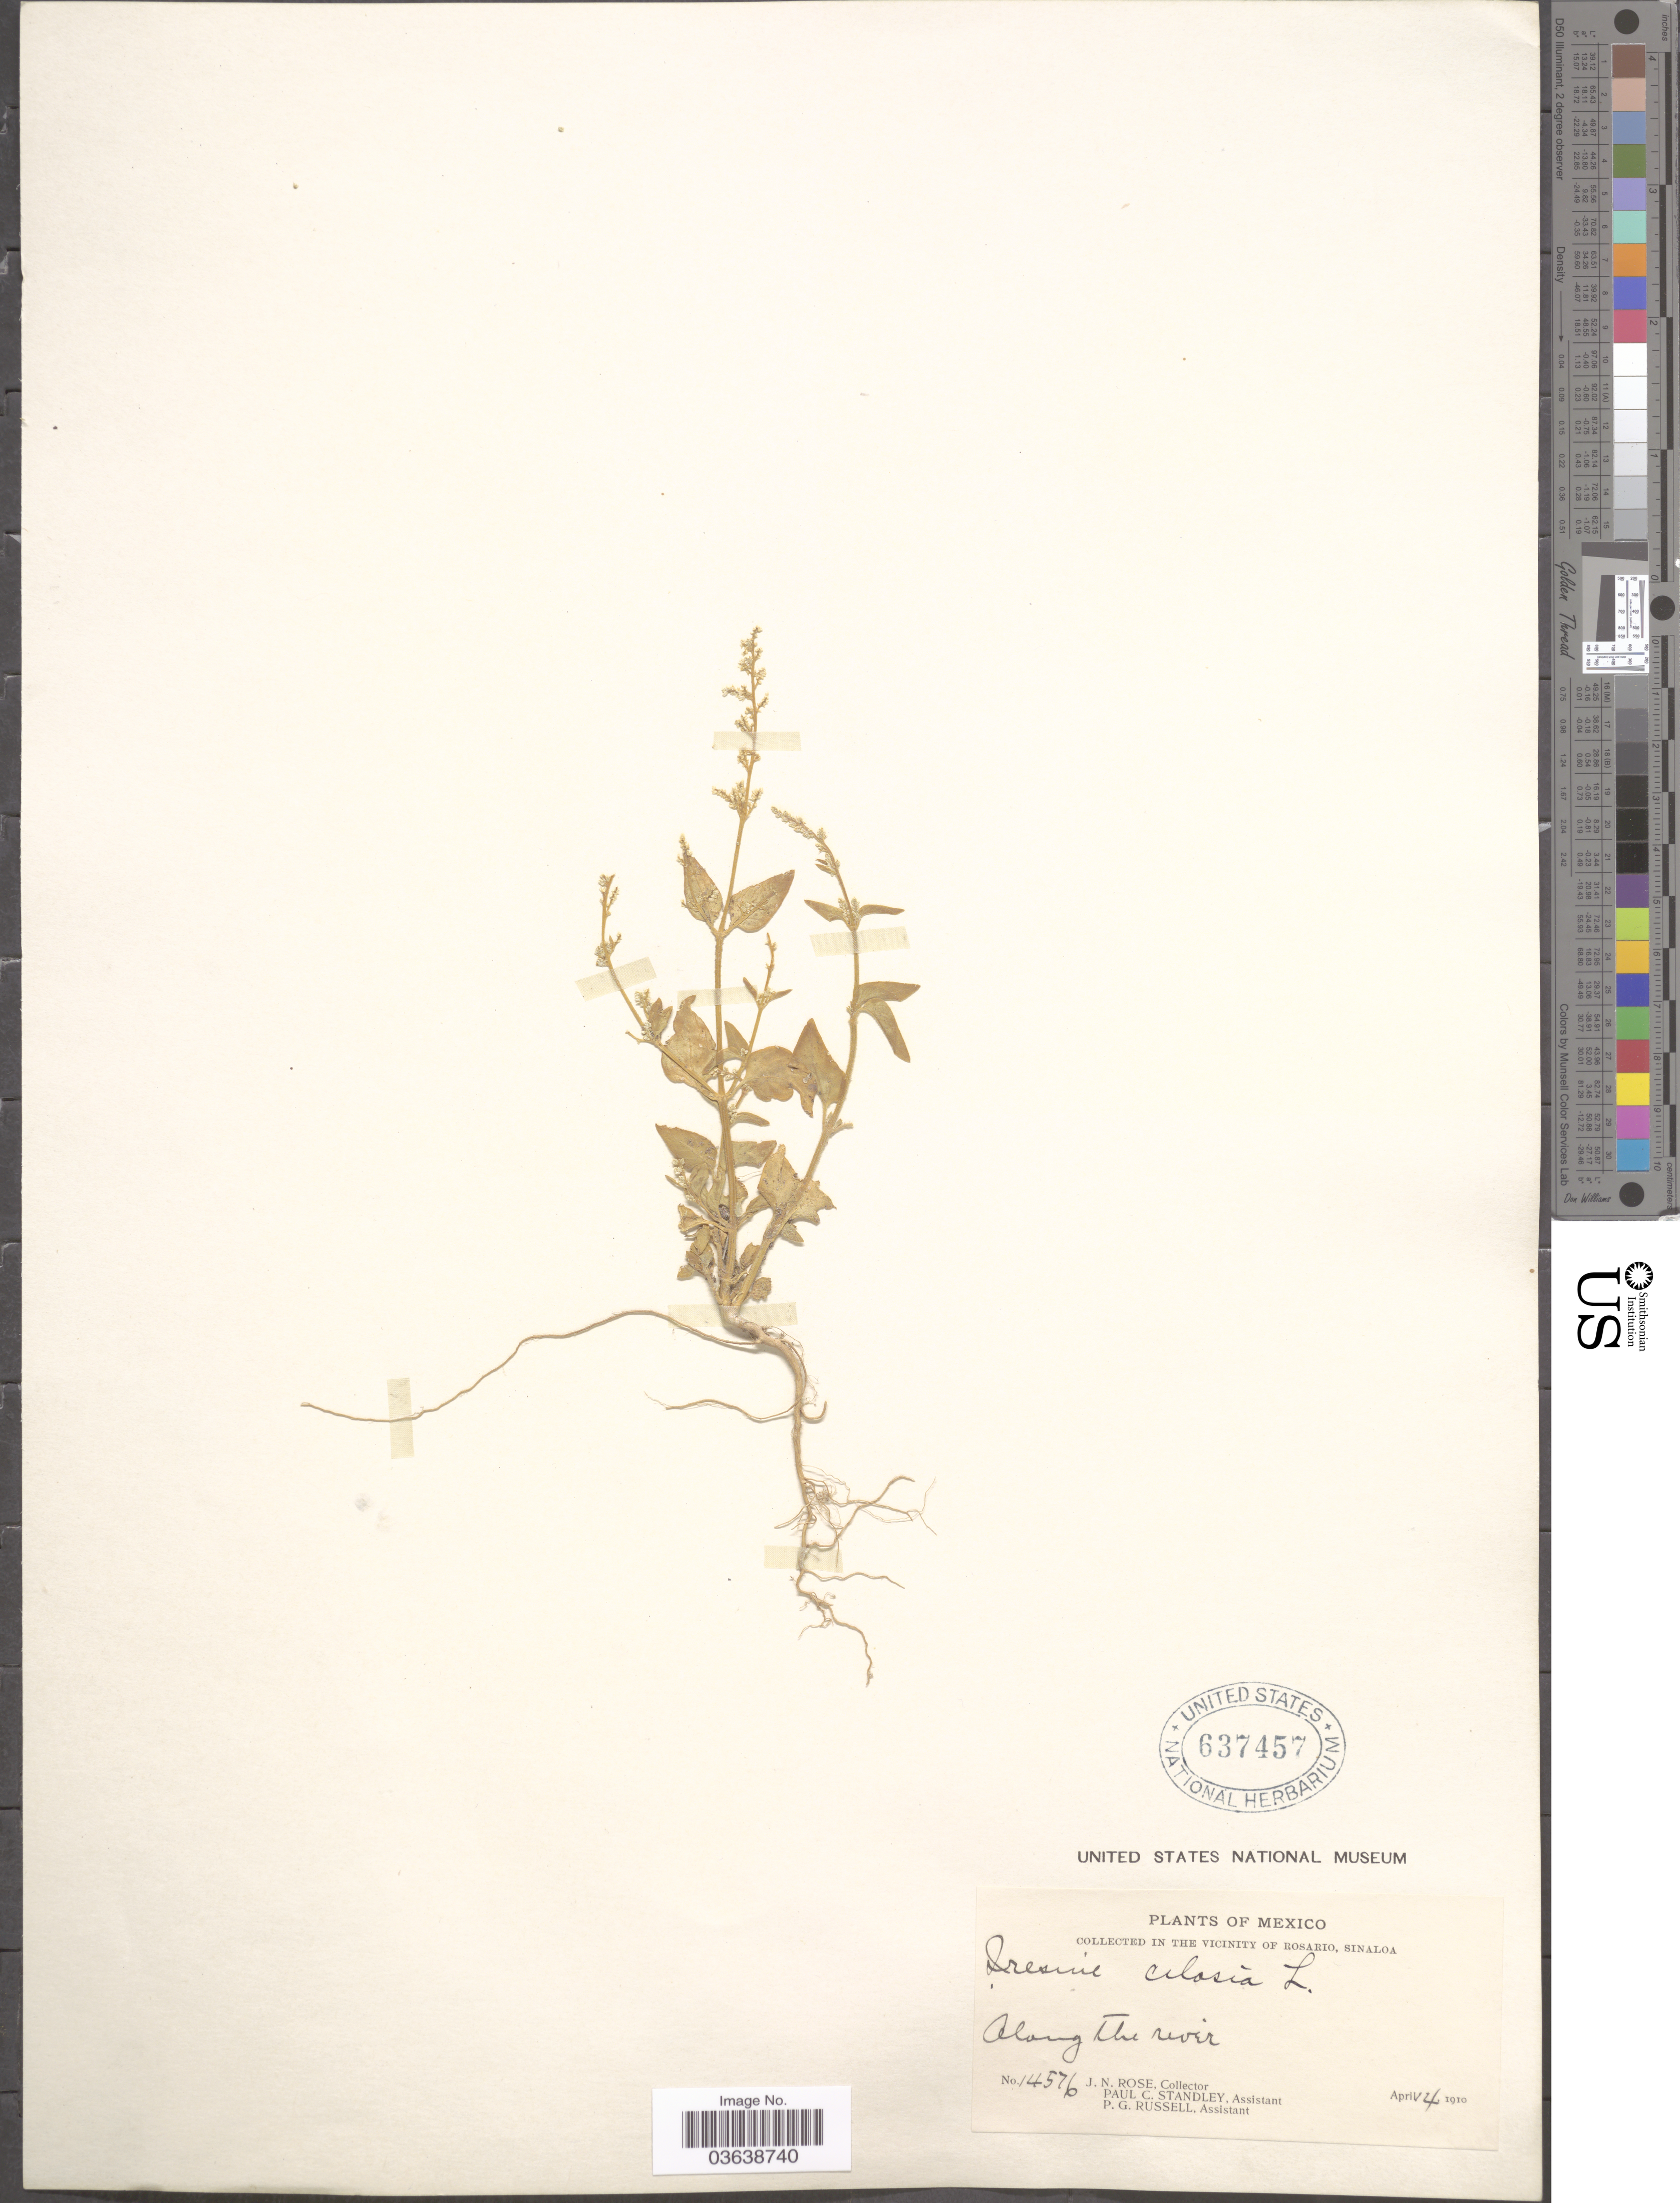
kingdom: Plantae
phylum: Tracheophyta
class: Magnoliopsida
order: Caryophyllales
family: Amaranthaceae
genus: Iresine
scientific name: Iresine celosia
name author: L.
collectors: J. N. Rose, P. C. Standley & P. G. Russell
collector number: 14576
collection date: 1910-04-14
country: Mexico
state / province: Sinaloa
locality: In the vicinity of Rosario. Along the river.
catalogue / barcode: US 637457